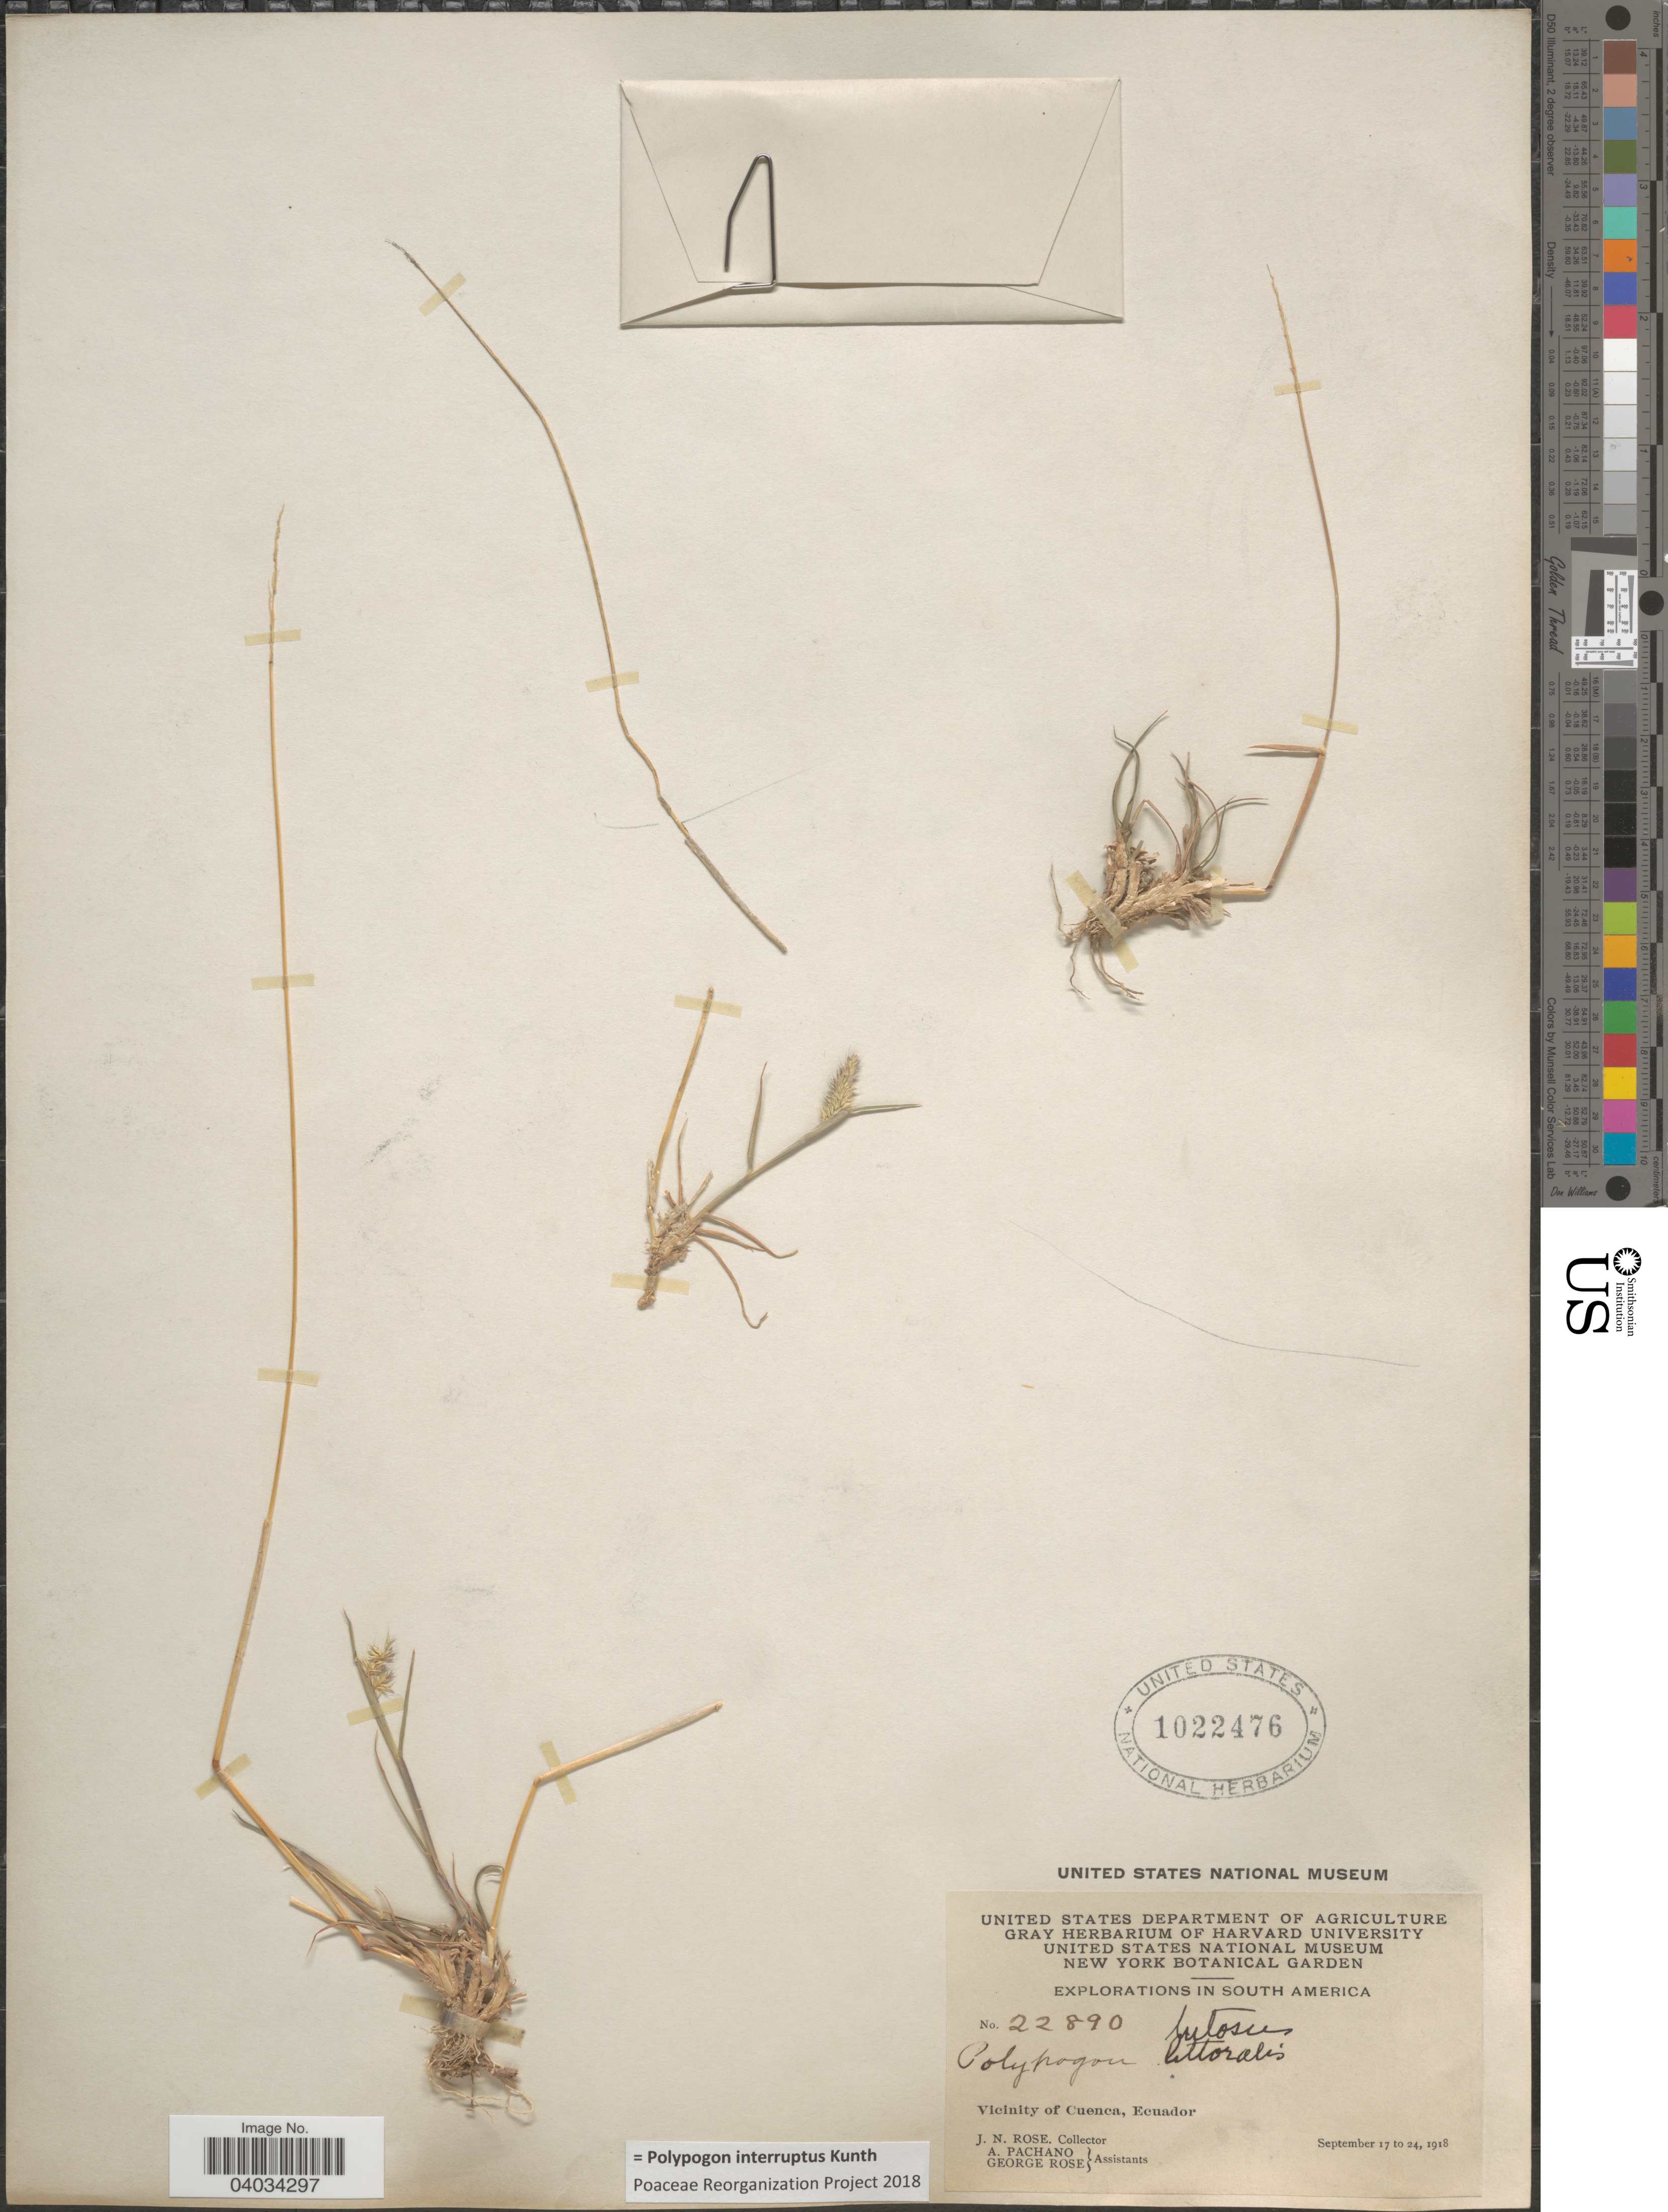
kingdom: Plantae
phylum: Tracheophyta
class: Liliopsida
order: Poales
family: Poaceae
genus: Polypogon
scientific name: Polypogon interruptus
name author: Kunth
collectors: J. N. Rose, A. Pachano & G. Rose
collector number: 22890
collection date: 1918-09-17/1918-09-24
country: Ecuador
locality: Vicinity of Cuenca.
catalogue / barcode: US 1022476